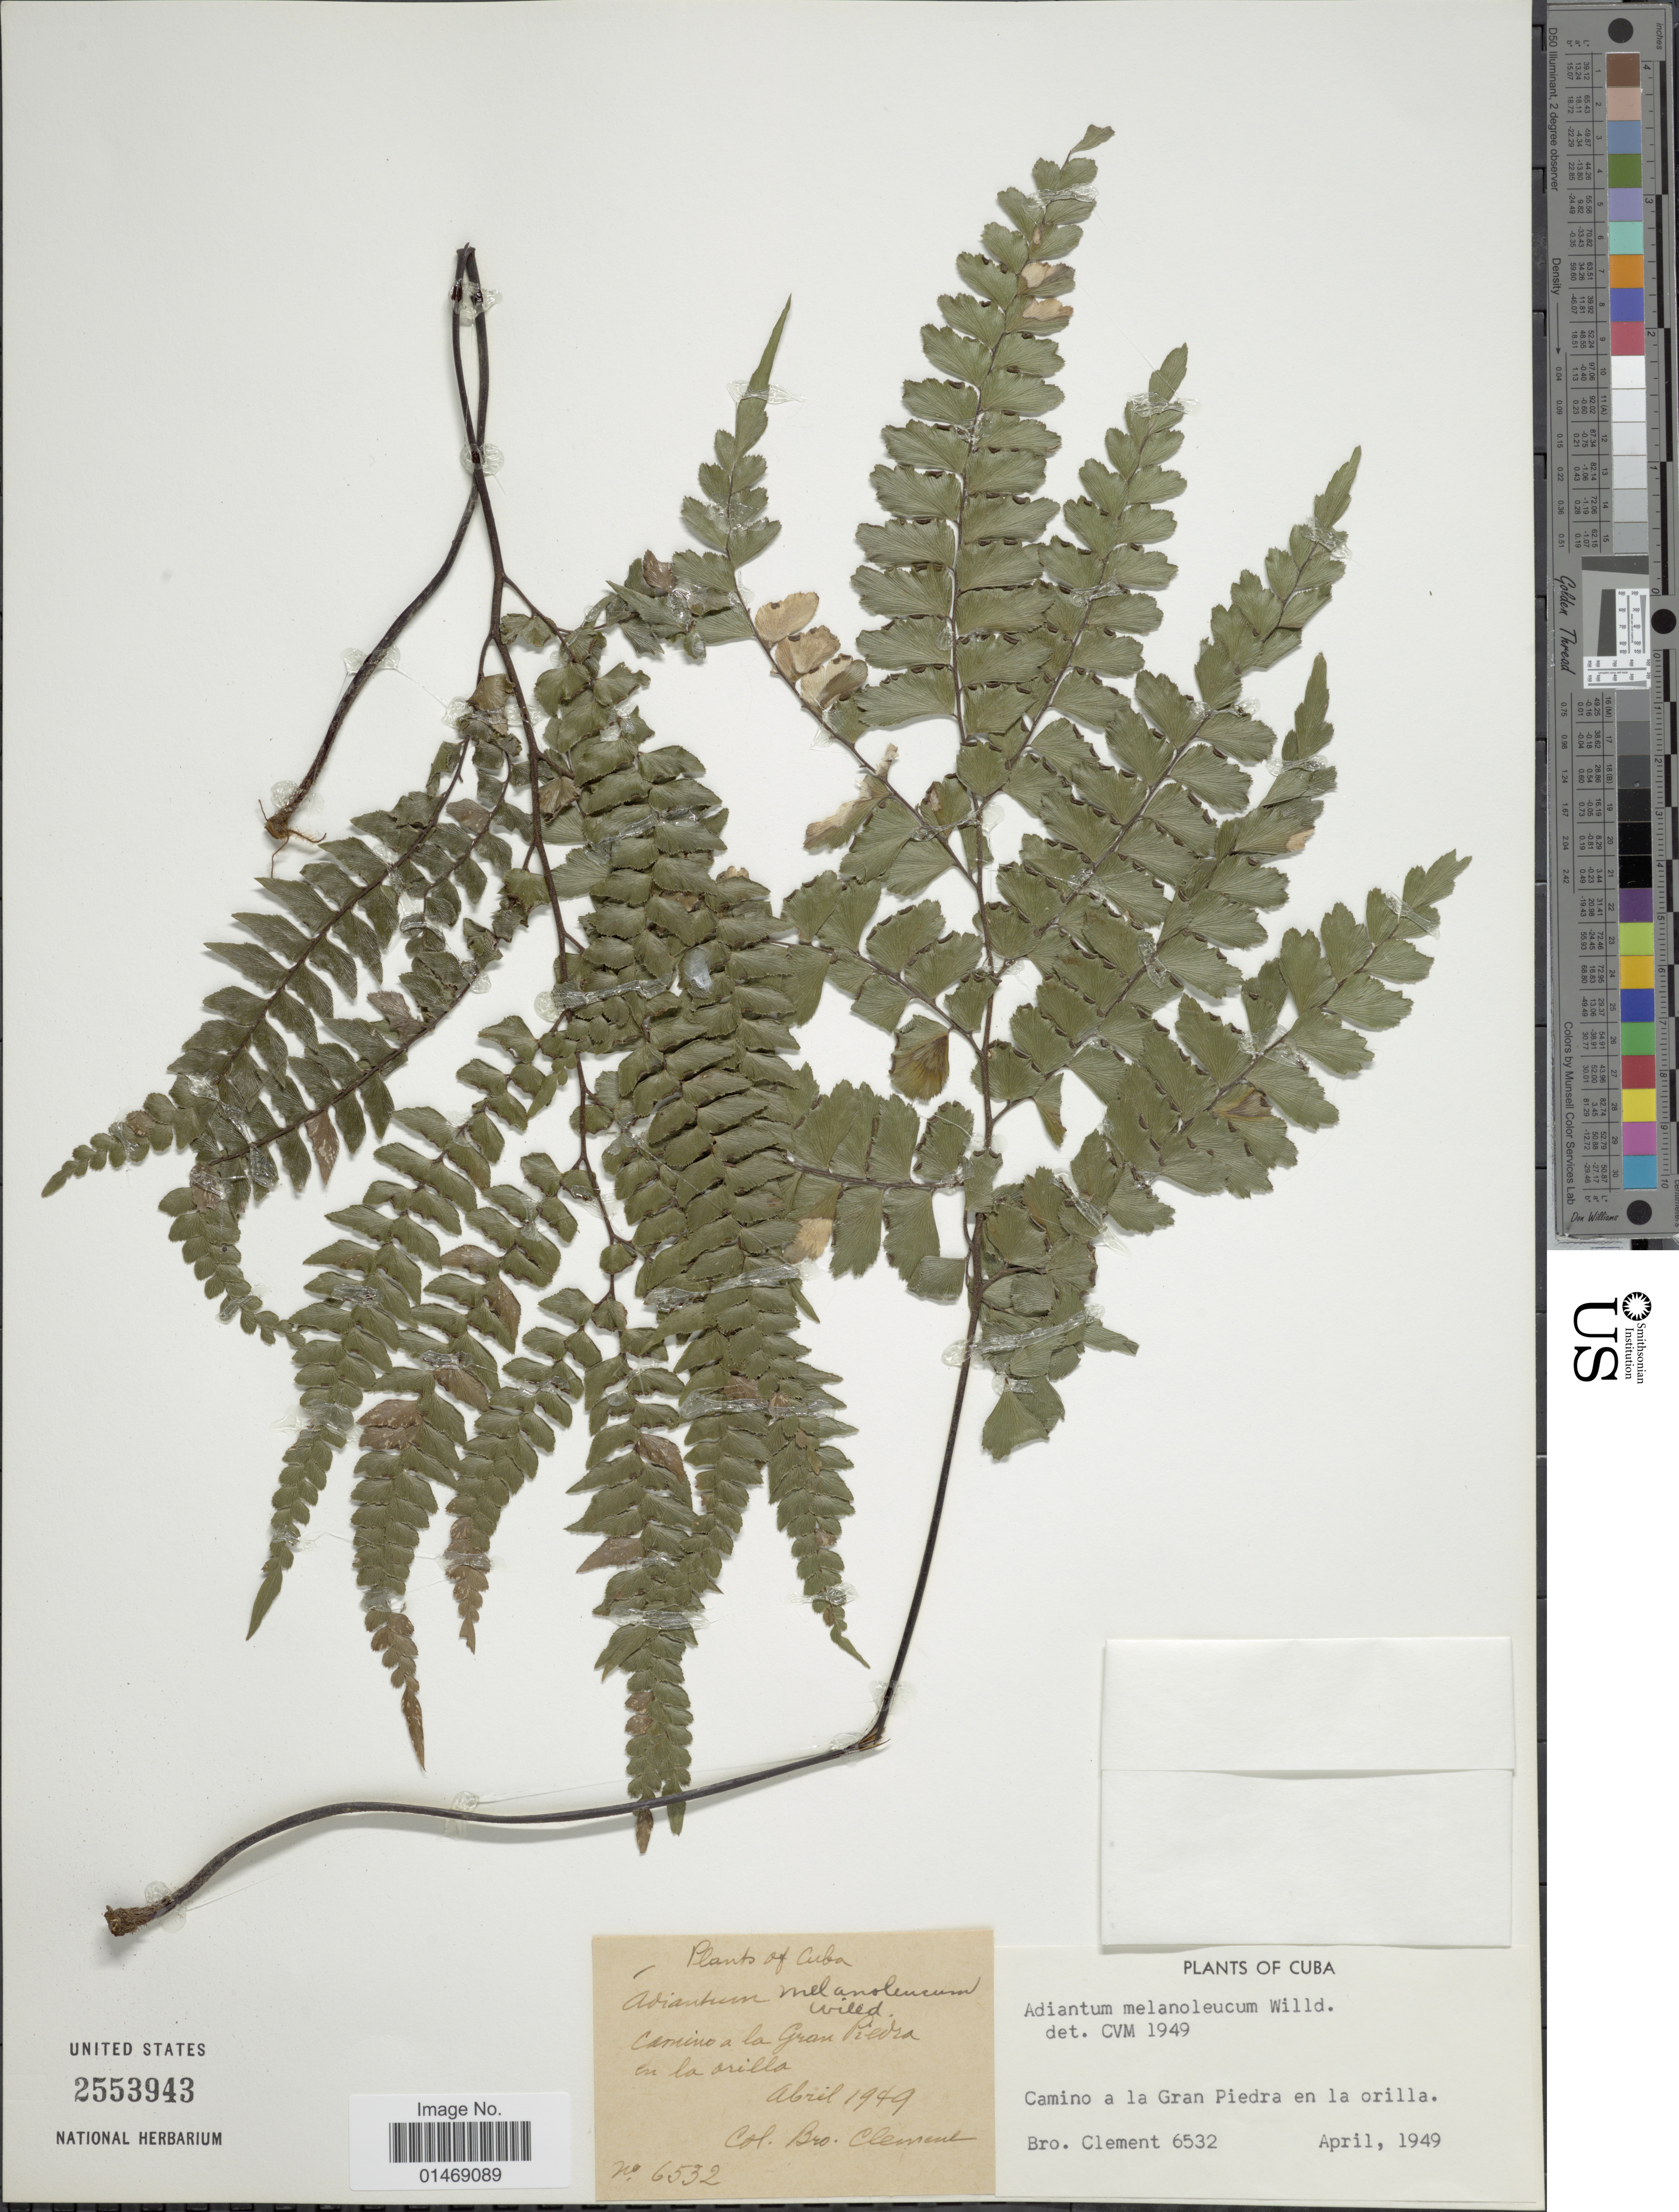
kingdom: Plantae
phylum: Tracheophyta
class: Polypodiopsida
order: Polypodiales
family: Pteridaceae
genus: Adiantum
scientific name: Adiantum melanoleucum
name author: Willd.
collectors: B. Clement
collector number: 6532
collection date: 1949-04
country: Cuba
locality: Camino a la Gran Piedra en la orilla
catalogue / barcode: US 2553943